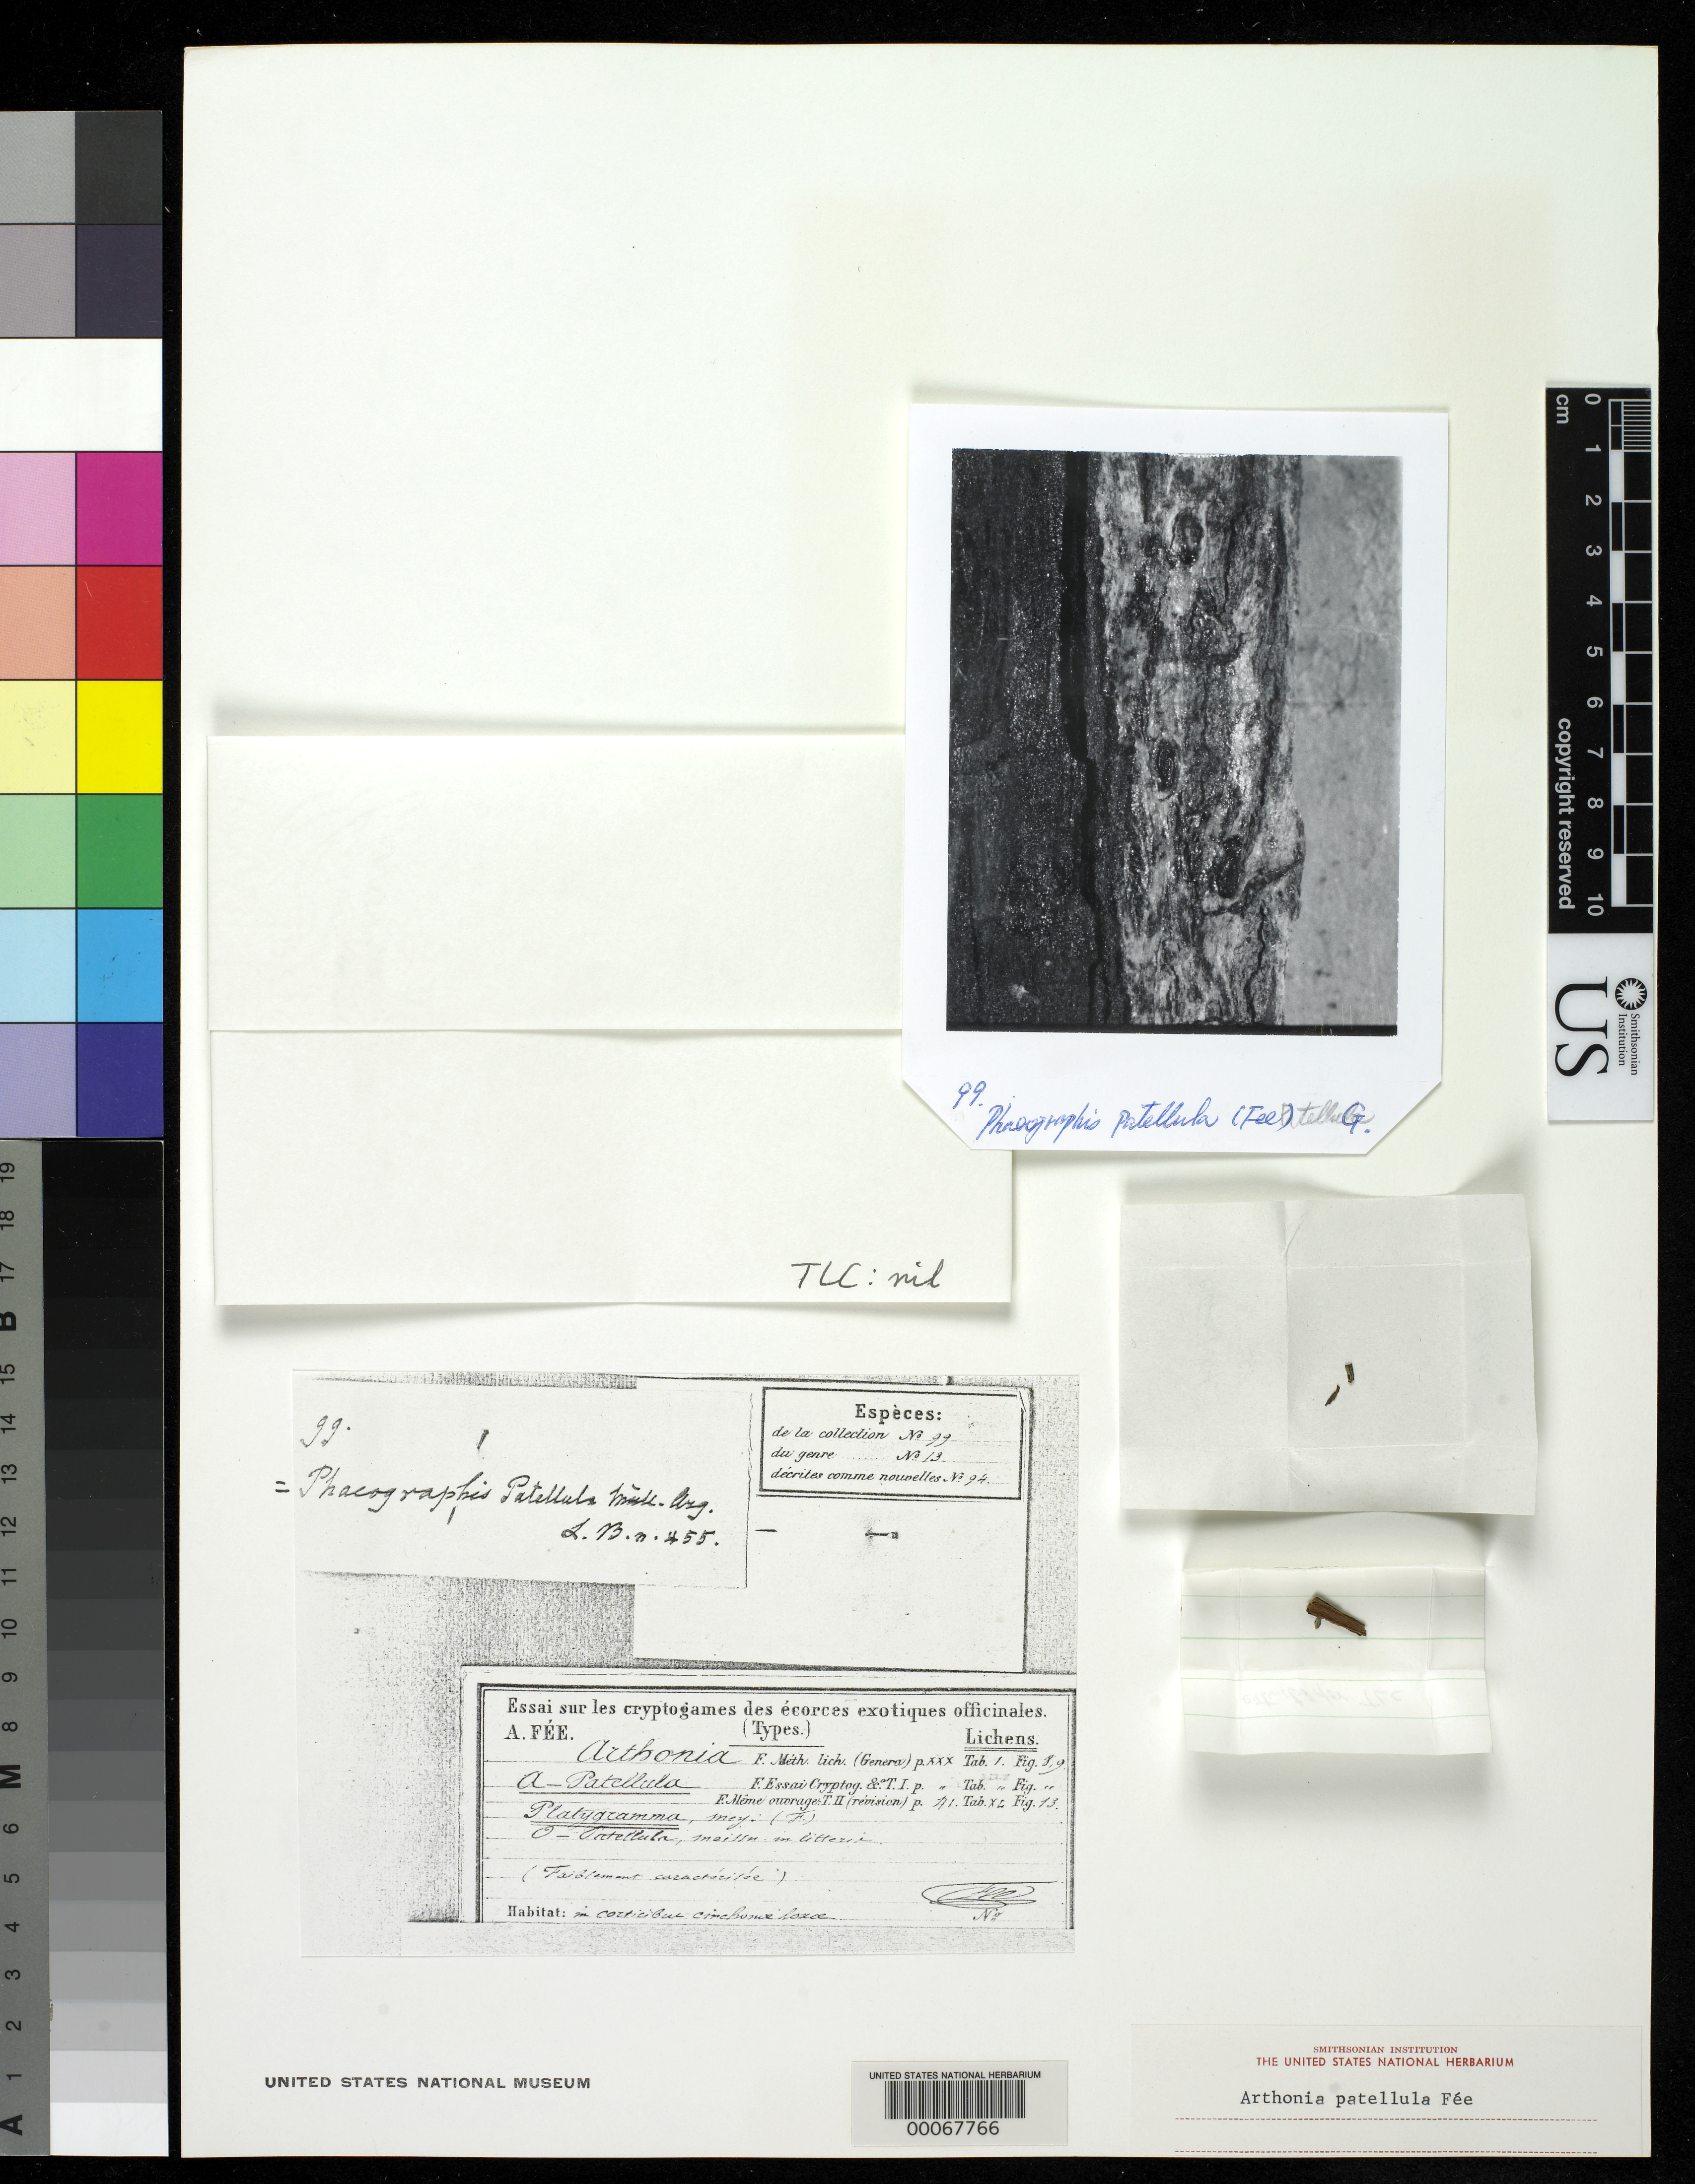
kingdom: Fungi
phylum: Ascomycota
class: Arthoniomycetes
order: Arthoniales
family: Arthoniaceae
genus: Arthonia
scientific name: Arthonia patellula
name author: Fée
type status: Type Fragment